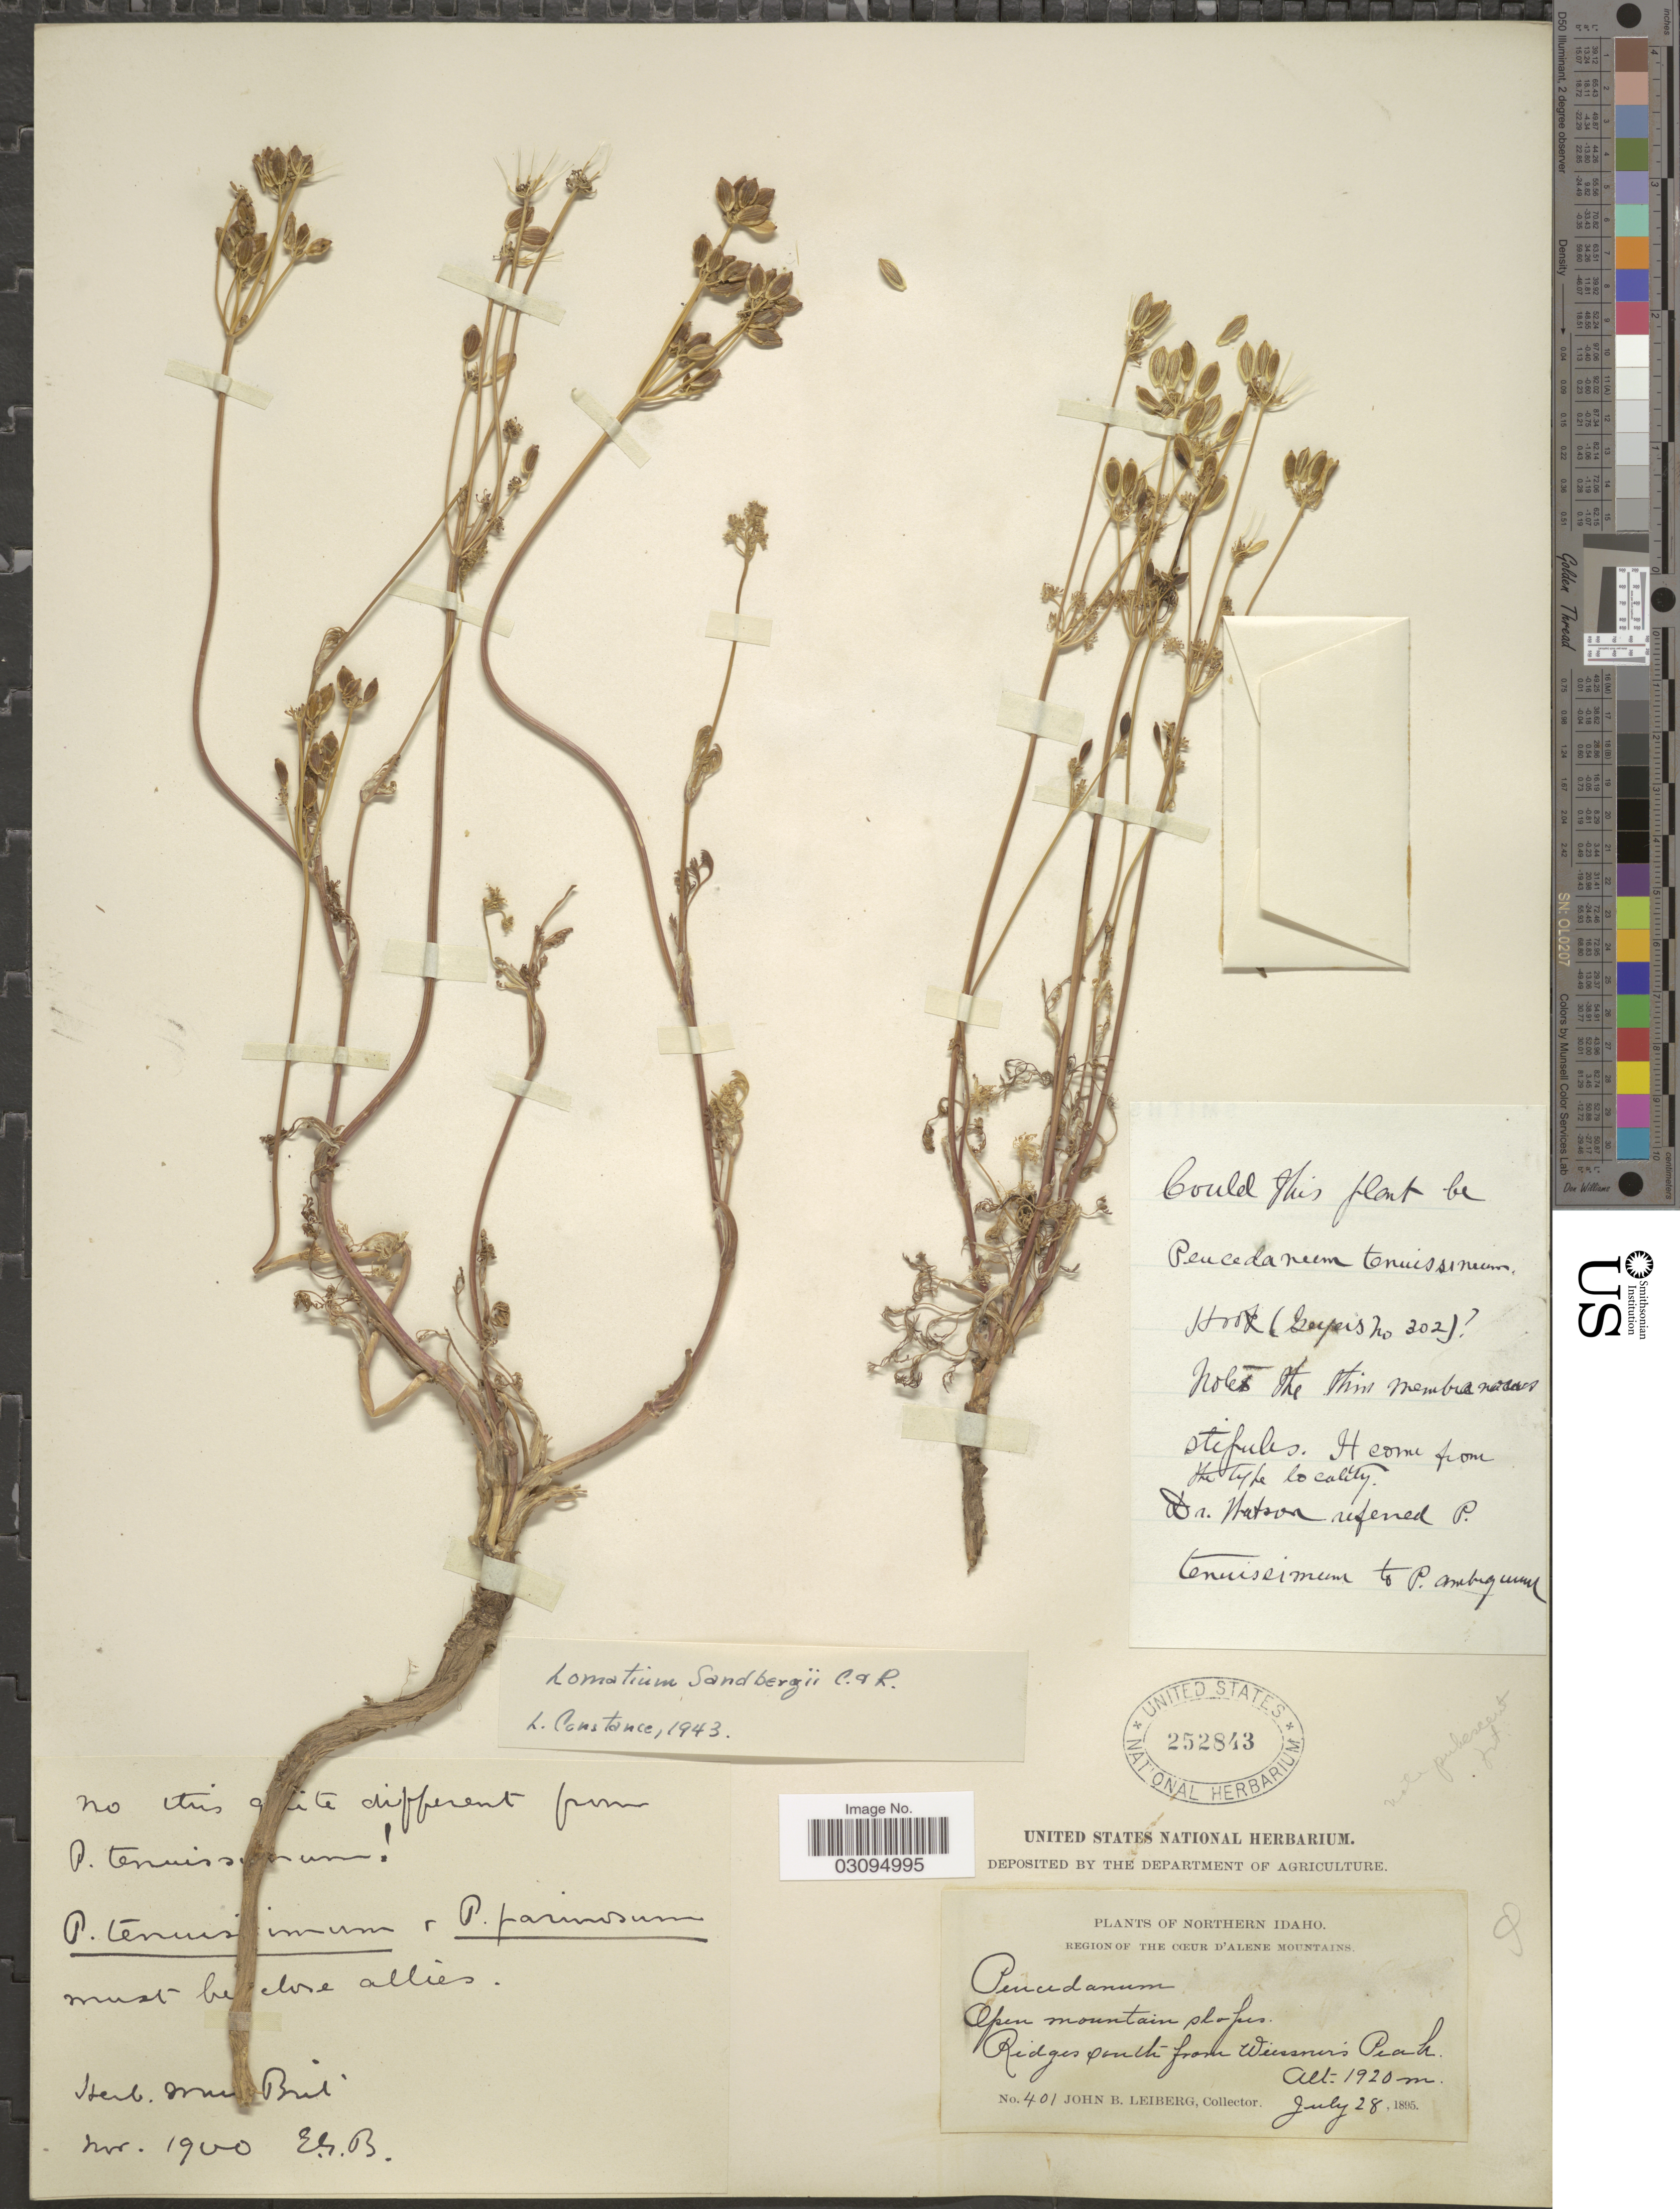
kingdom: Plantae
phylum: Tracheophyta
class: Magnoliopsida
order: Apiales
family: Apiaceae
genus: Lomatium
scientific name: Lomatium sandbergii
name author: (J.M. Coult. & Rose) J.M. Coult. & Rose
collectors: J. B. Leiberg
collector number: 401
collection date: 1895-07-28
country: United States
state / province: Idaho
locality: Northern Idaho, Region of the Cœur d'Alene Mountains. Ridges south from Weissner's Peak.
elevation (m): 1920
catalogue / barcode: US 252843